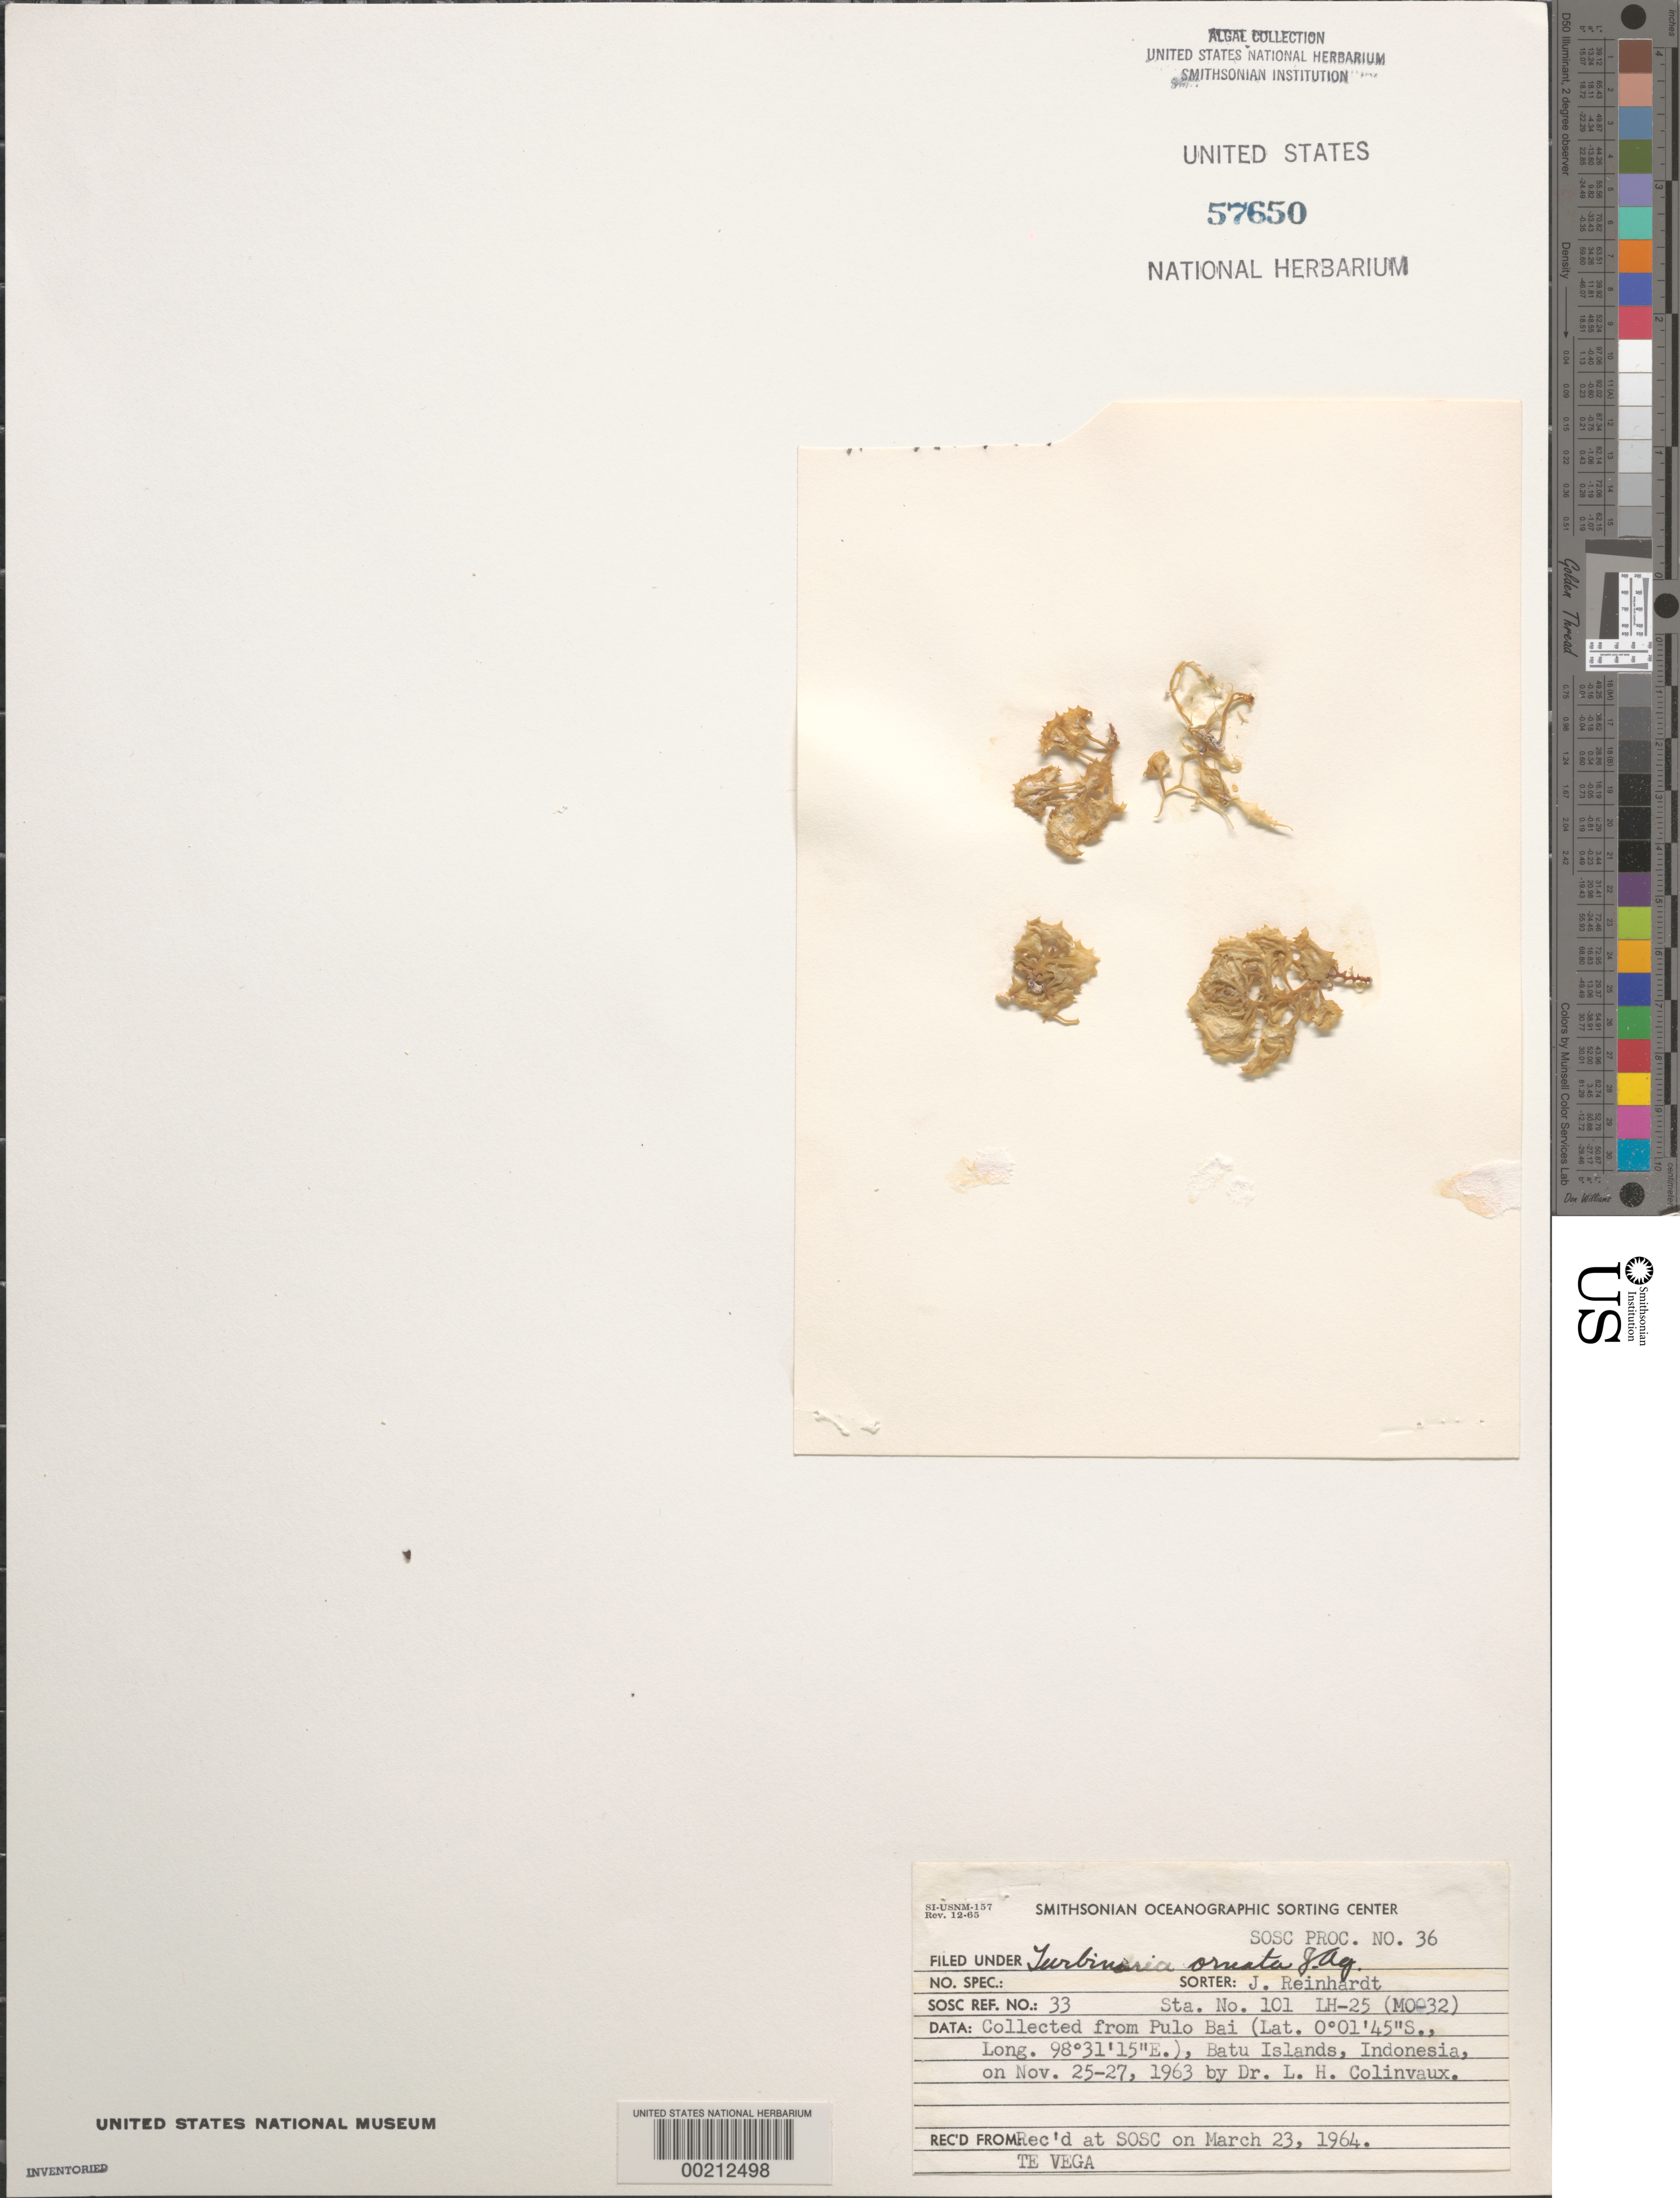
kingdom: Chromista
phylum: Ochrophyta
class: Phaeophyceae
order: Fucales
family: Sargassaceae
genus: Turbinaria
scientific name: Turbinaria ornata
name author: (Turner) J. Agardh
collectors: L. Hillis-Colinvaux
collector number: Lh-25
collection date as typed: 25 Nov 1963 TO 27 Nov 1963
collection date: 1963-11-25/1963-11-27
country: Indonesia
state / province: Sumatra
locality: Pulo bai, batu islands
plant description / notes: Te Vega Cruise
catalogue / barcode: US 57650